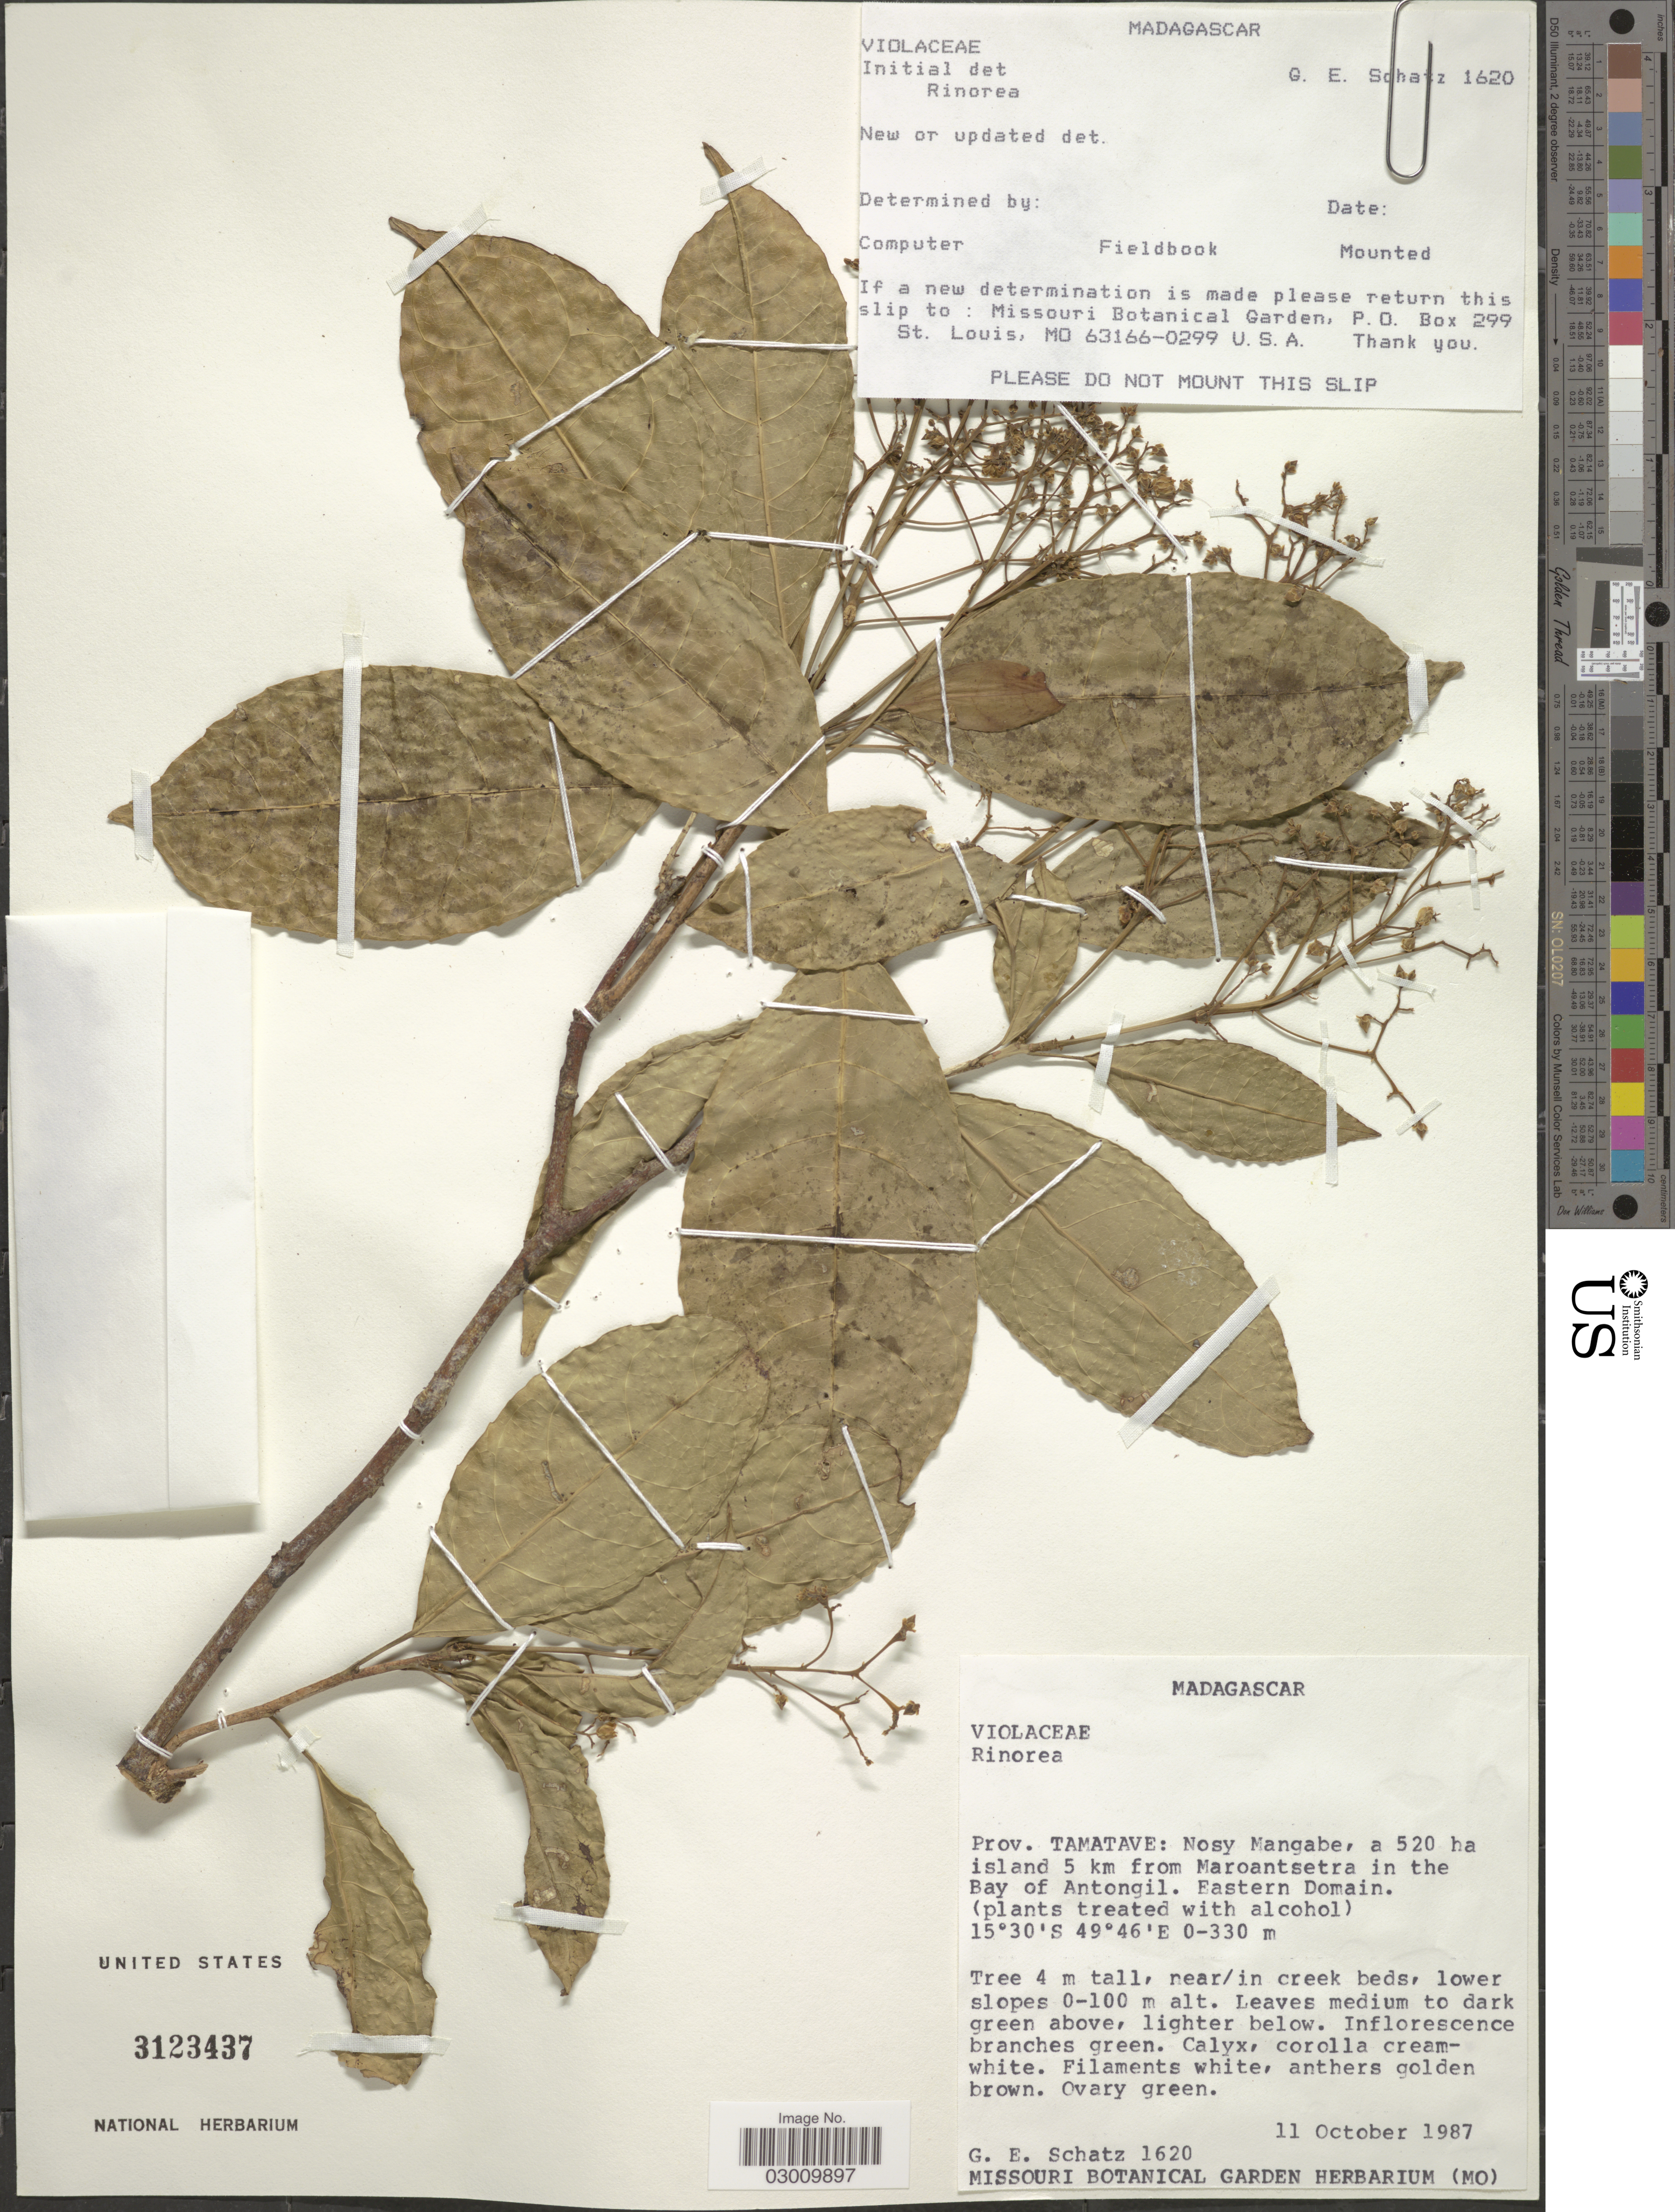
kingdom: Plantae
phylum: Tracheophyta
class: Magnoliopsida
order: Malpighiales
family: Violaceae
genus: Rinorea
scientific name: Rinorea sp.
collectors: G. Schatz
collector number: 1620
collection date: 1987-10-11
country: Madagascar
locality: Prov. Tamatave: Nosy Mangabe, a 520 ha island 5 km from Maroantsetra in the Bay of Antongil. Eastern Domain.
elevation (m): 0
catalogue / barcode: US 3123437